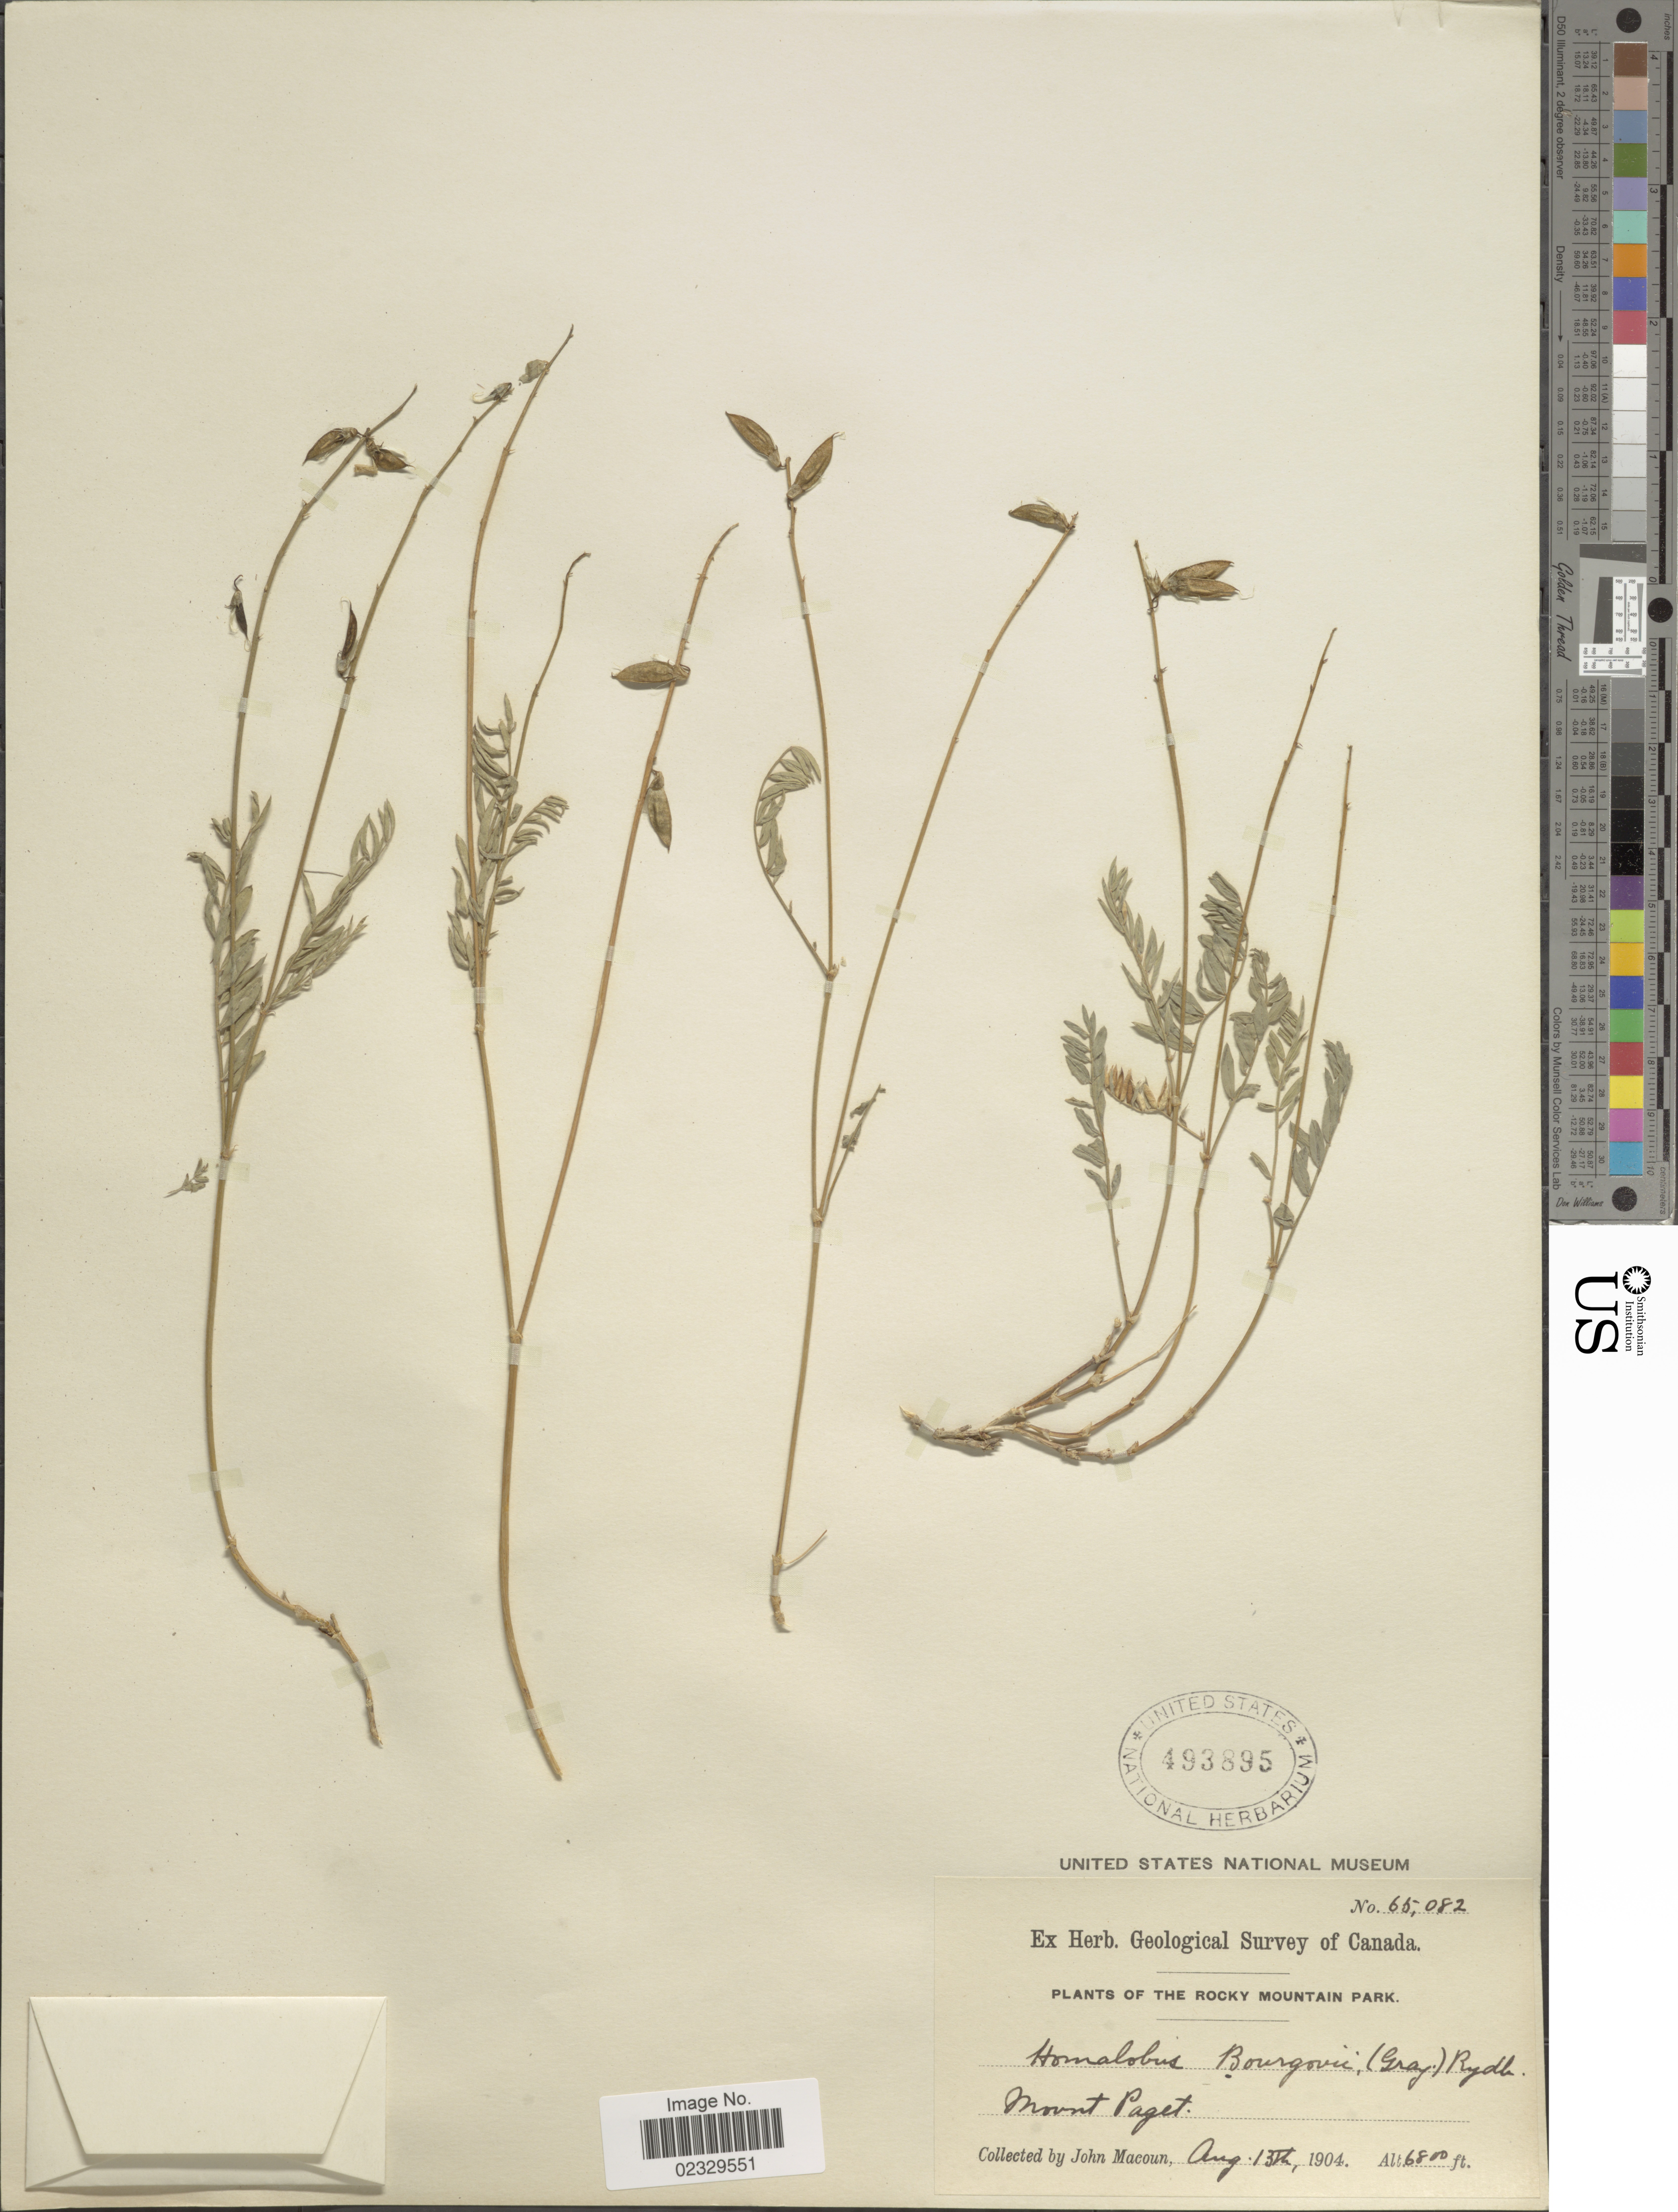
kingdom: Plantae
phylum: Tracheophyta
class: Magnoliopsida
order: Fabales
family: Fabaceae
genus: Astragalus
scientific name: Astragalus bourgovii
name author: A. Gray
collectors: J. Macoun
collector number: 65082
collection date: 1904-08-13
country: Canada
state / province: British Columbia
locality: Rocky Mountain Park. Mount Paget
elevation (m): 2073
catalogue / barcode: US 493895